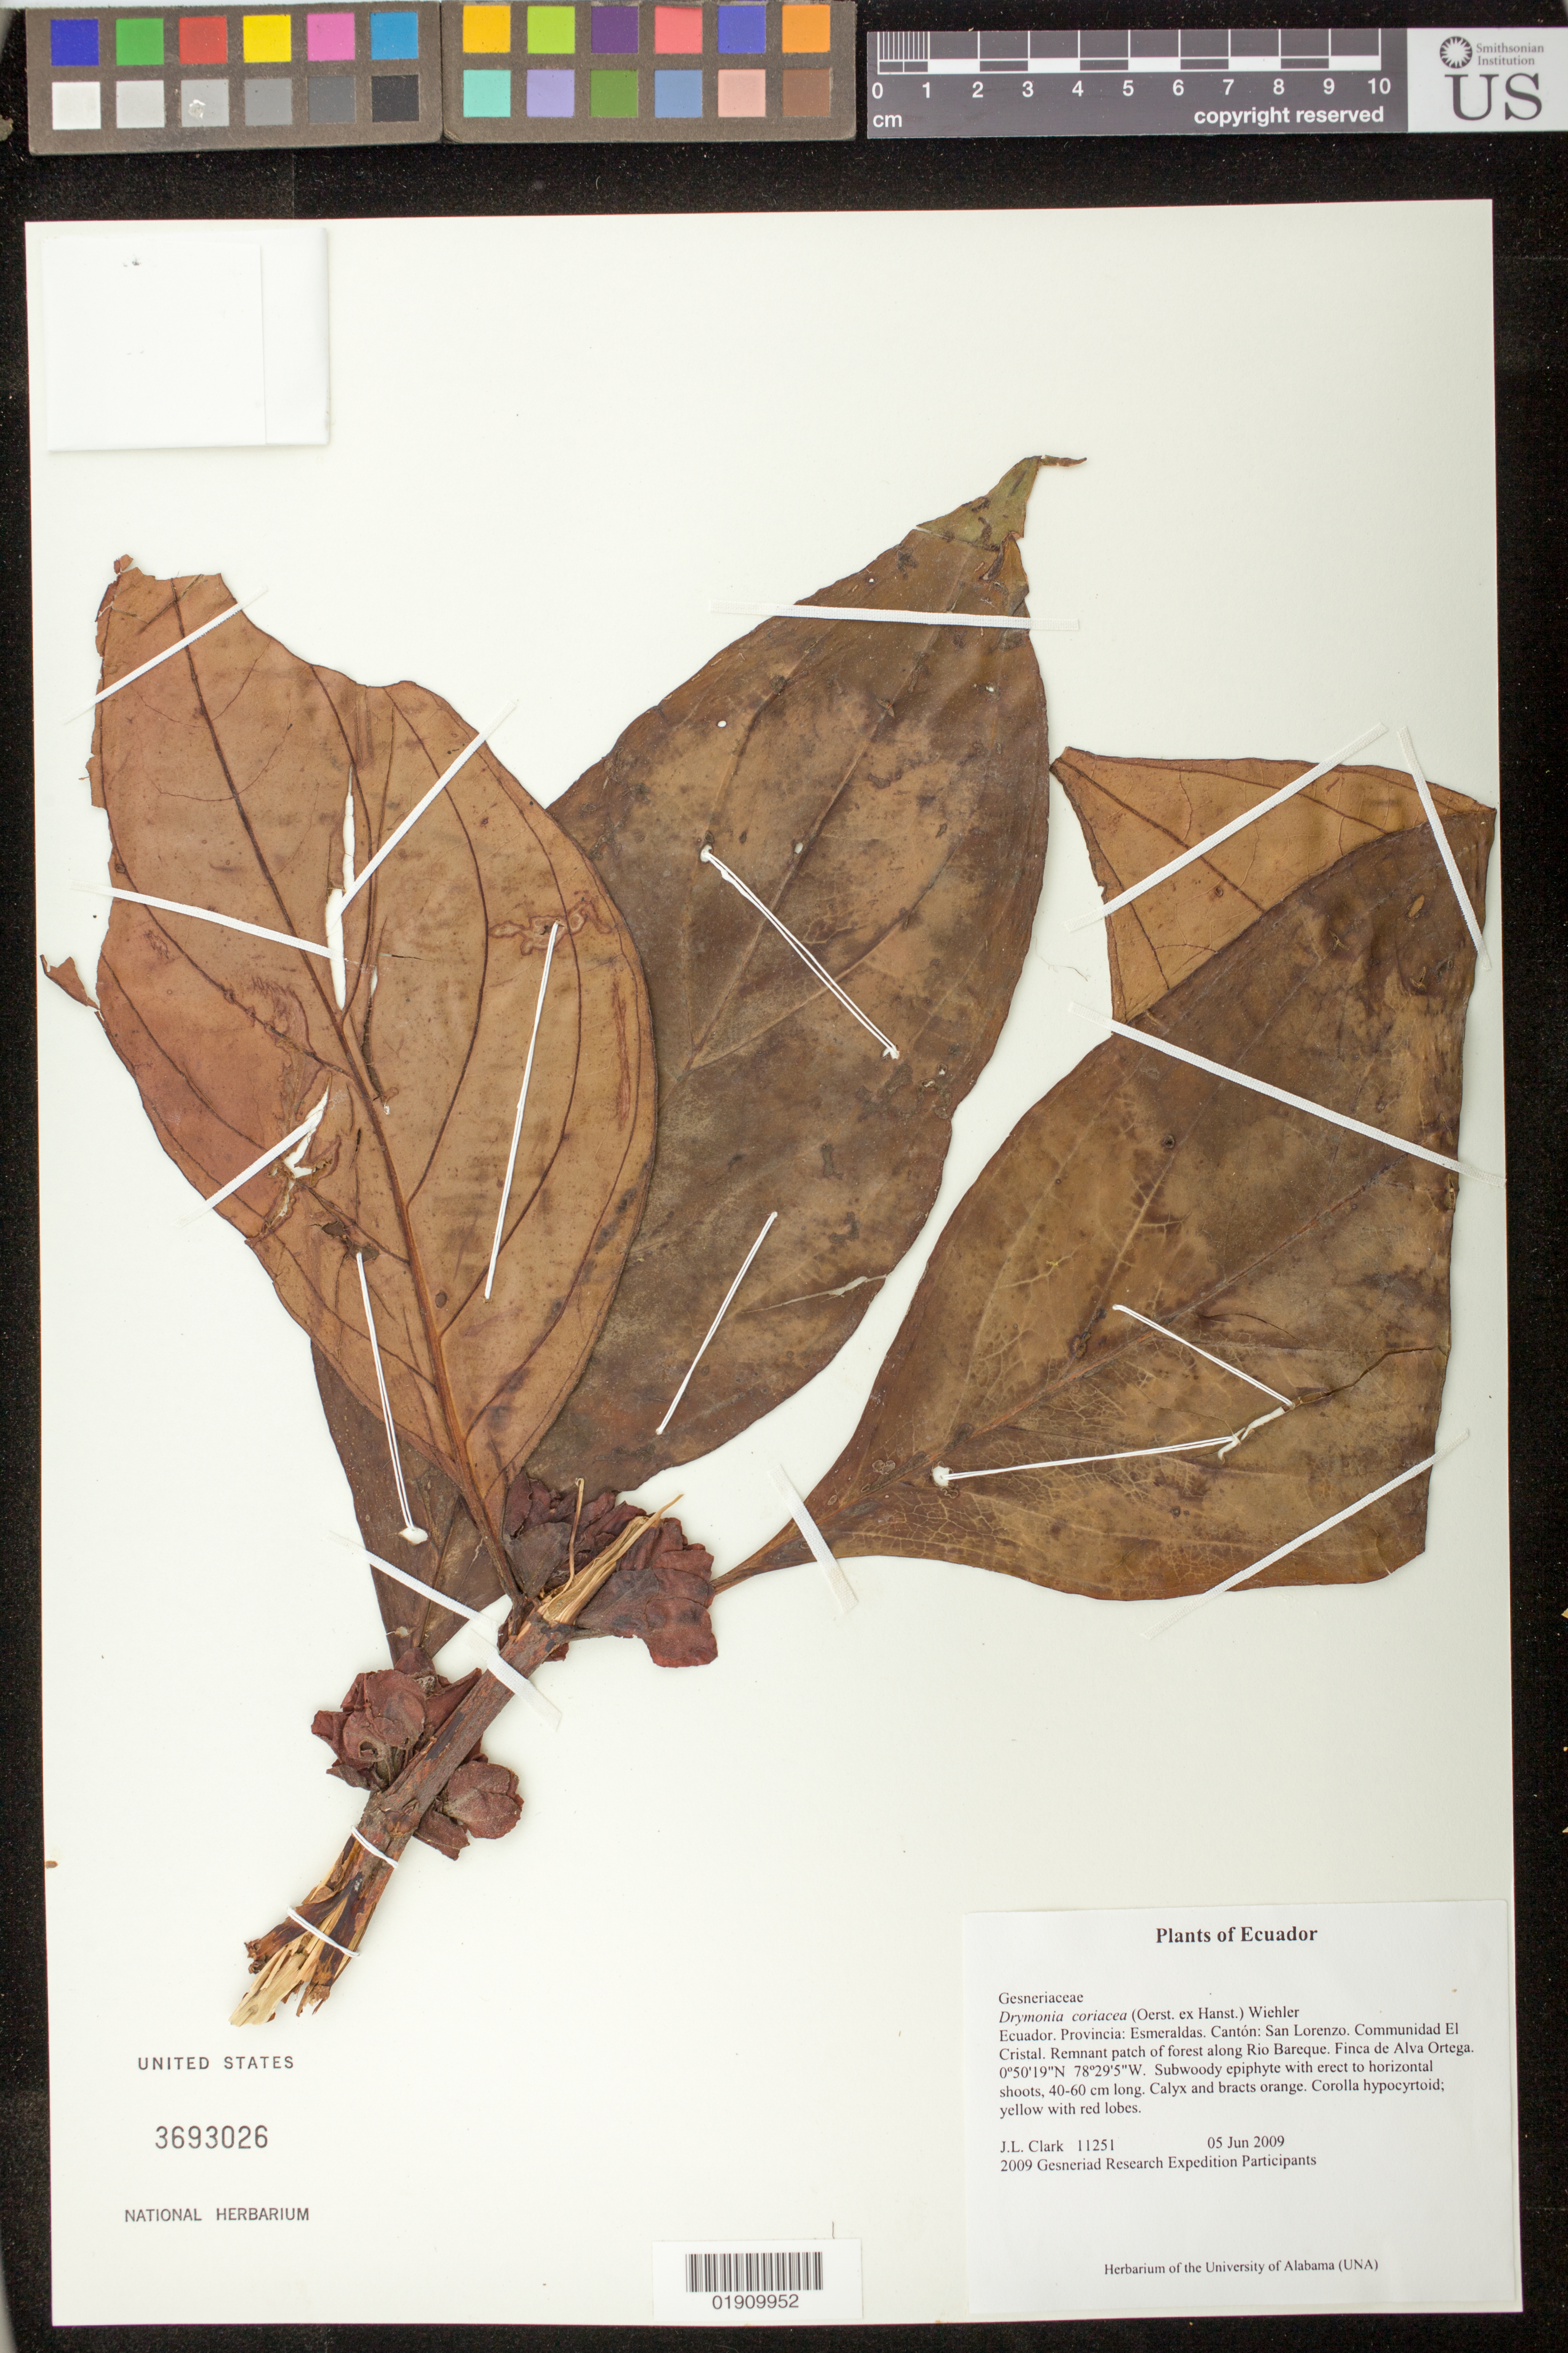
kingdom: Plantae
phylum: Tracheophyta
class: Magnoliopsida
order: Lamiales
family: Gesneriaceae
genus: Drymonia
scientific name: Drymonia coriacea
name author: (Oerst. ex Hanst.) Wiehler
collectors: J. L. Clark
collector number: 11251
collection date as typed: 05 Jun 2009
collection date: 2009-06-05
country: Ecuador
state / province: Esmeraldas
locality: Ecuador. Provincia; Esmeraldas. Canton: San Lorenzo. Communidad El Cristal. Remnant patch of forest along Rio Bareque. Finca de Alva Ortega.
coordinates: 0°50'19"N, 78°29'5"W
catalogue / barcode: US 3693026